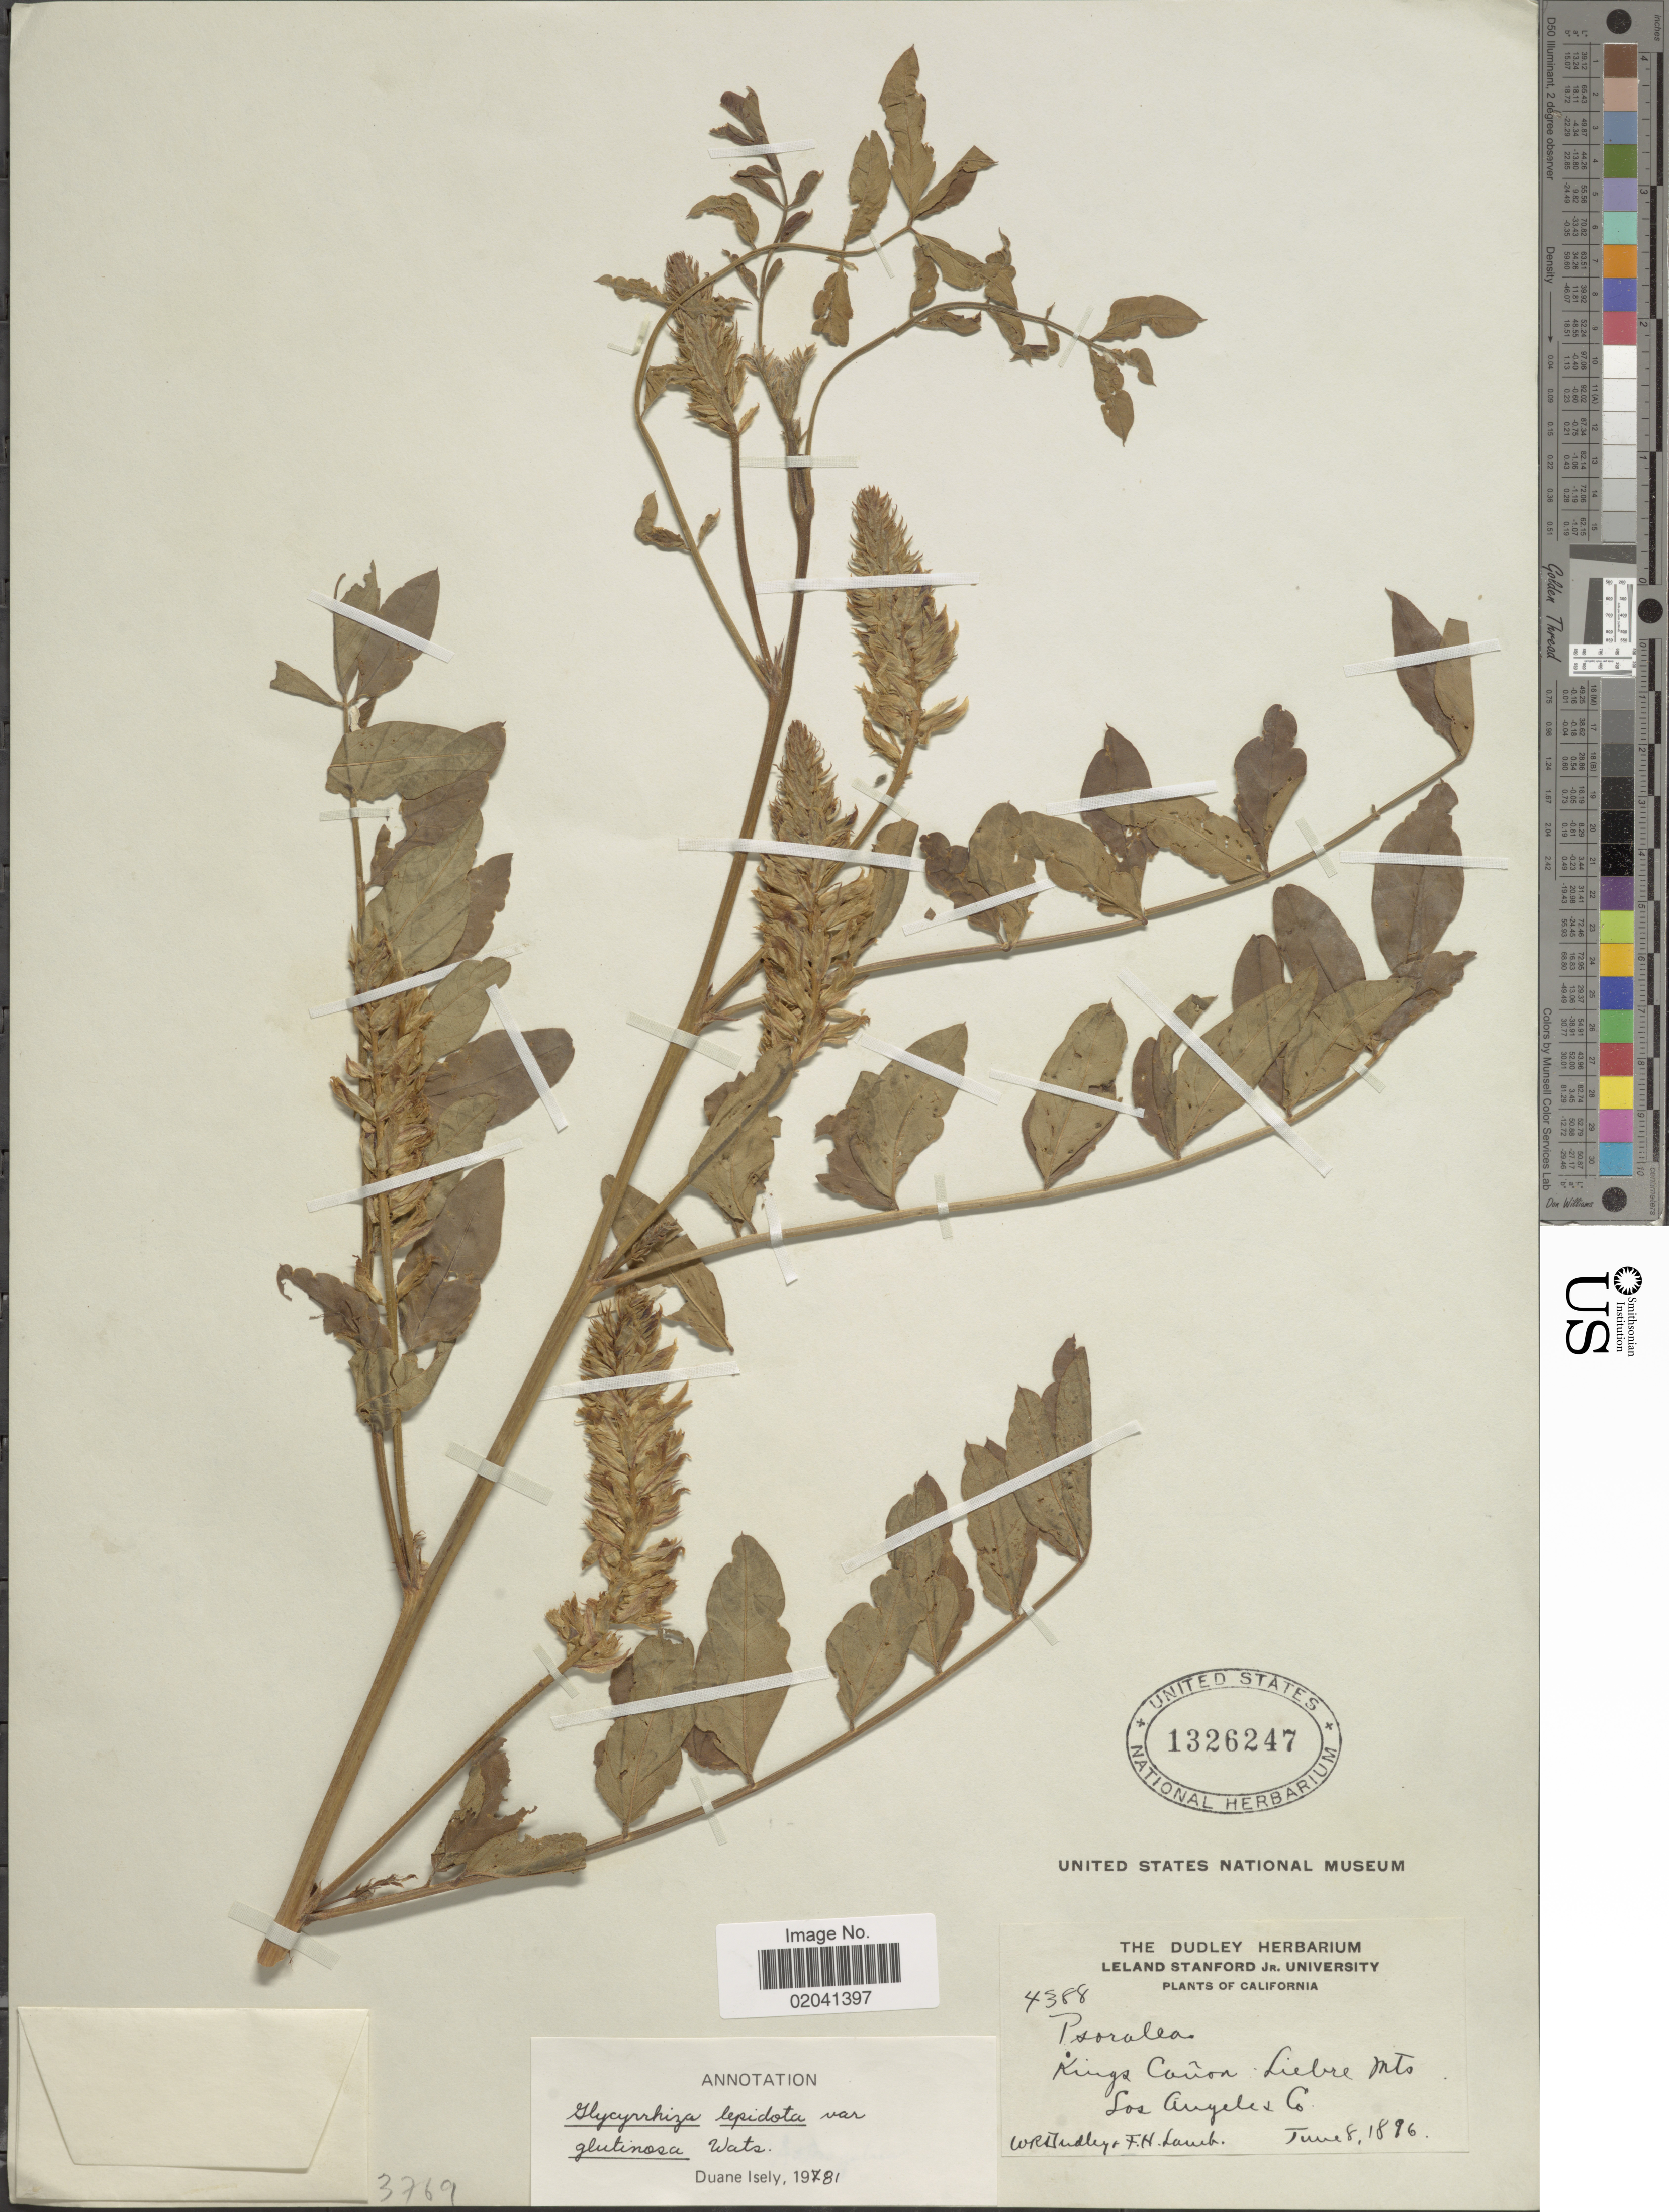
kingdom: Plantae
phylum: Tracheophyta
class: Magnoliopsida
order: Fabales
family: Fabaceae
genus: Glycyrrhiza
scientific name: Glycyrrhiza lepidota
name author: Pursh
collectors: W. Dudley & F. H. Lamb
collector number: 4388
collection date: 1896-06-08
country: United States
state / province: California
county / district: Los Angeles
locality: Kings Cañon. Liebre Mts. Los Angeles Co.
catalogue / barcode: US 1326247